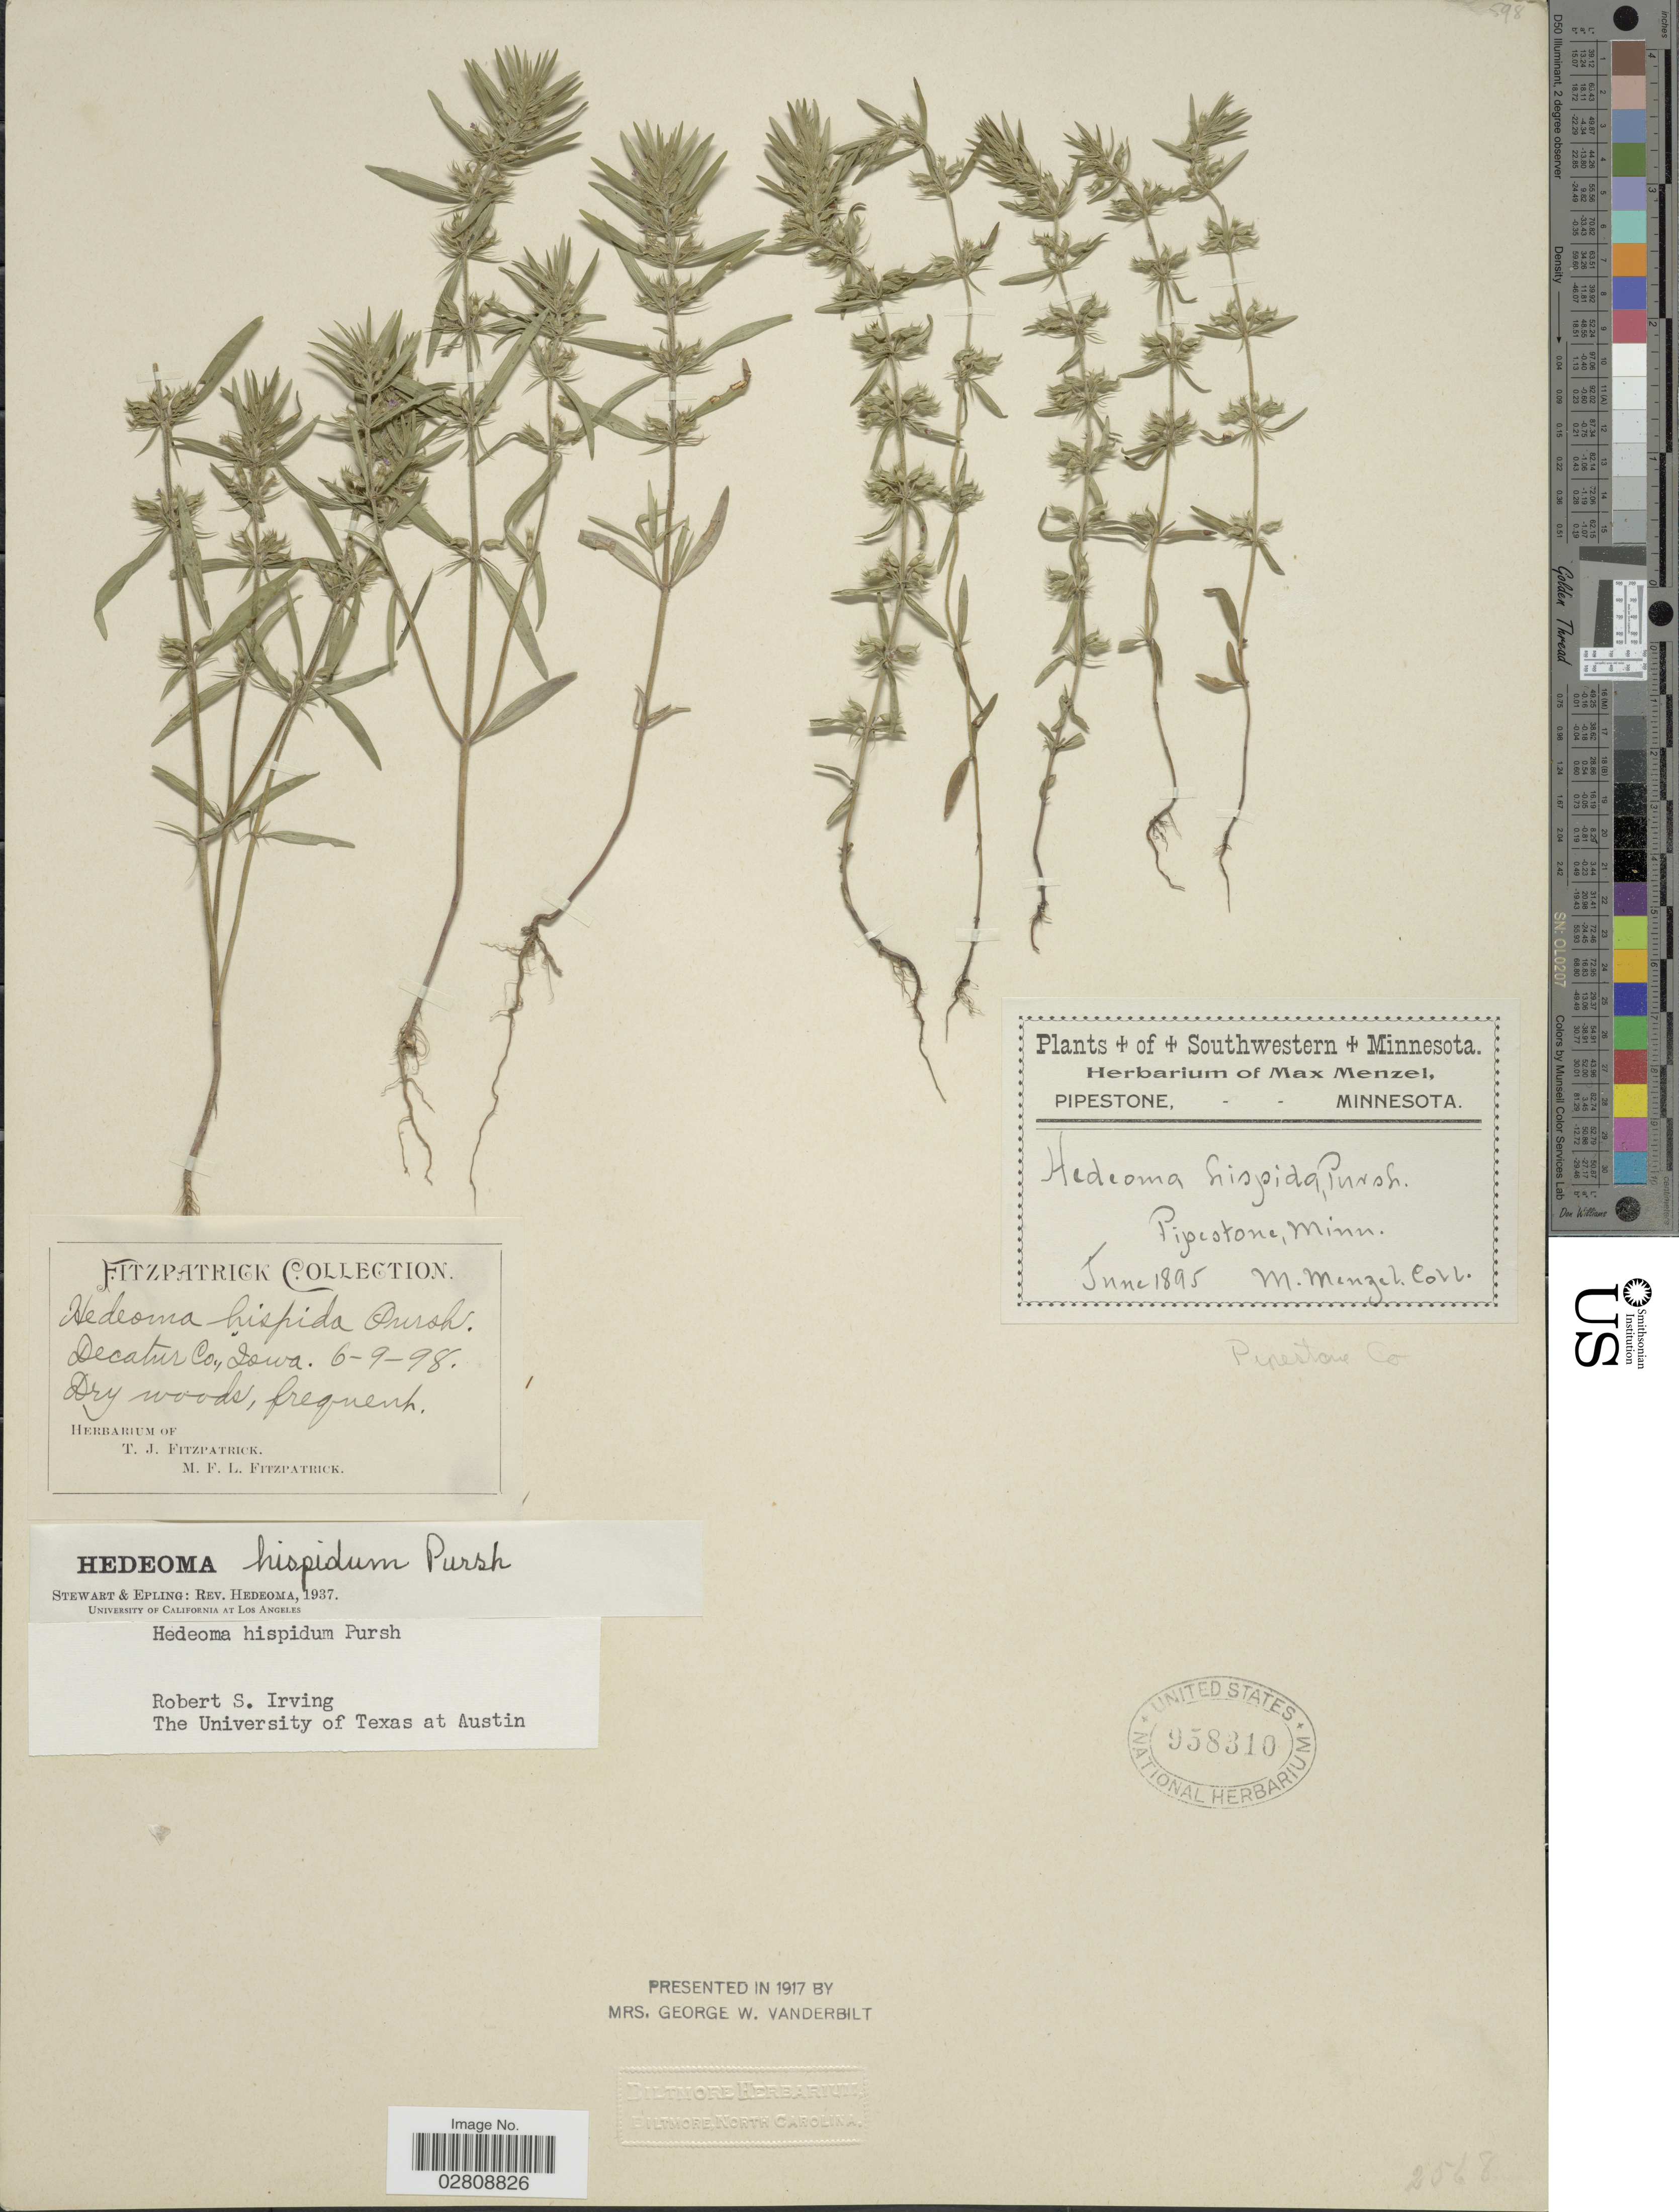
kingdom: Plantae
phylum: Tracheophyta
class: Magnoliopsida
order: Lamiales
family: Lamiaceae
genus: Hedeoma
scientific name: Hedeoma hispida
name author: Pursh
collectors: ex herb. T. J. Fitzpatrick M. F. L. Fitzpatrick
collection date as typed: Transcribed d/m/y: 9/6/98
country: United States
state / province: Iowa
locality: Decatur Co.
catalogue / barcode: US 958310